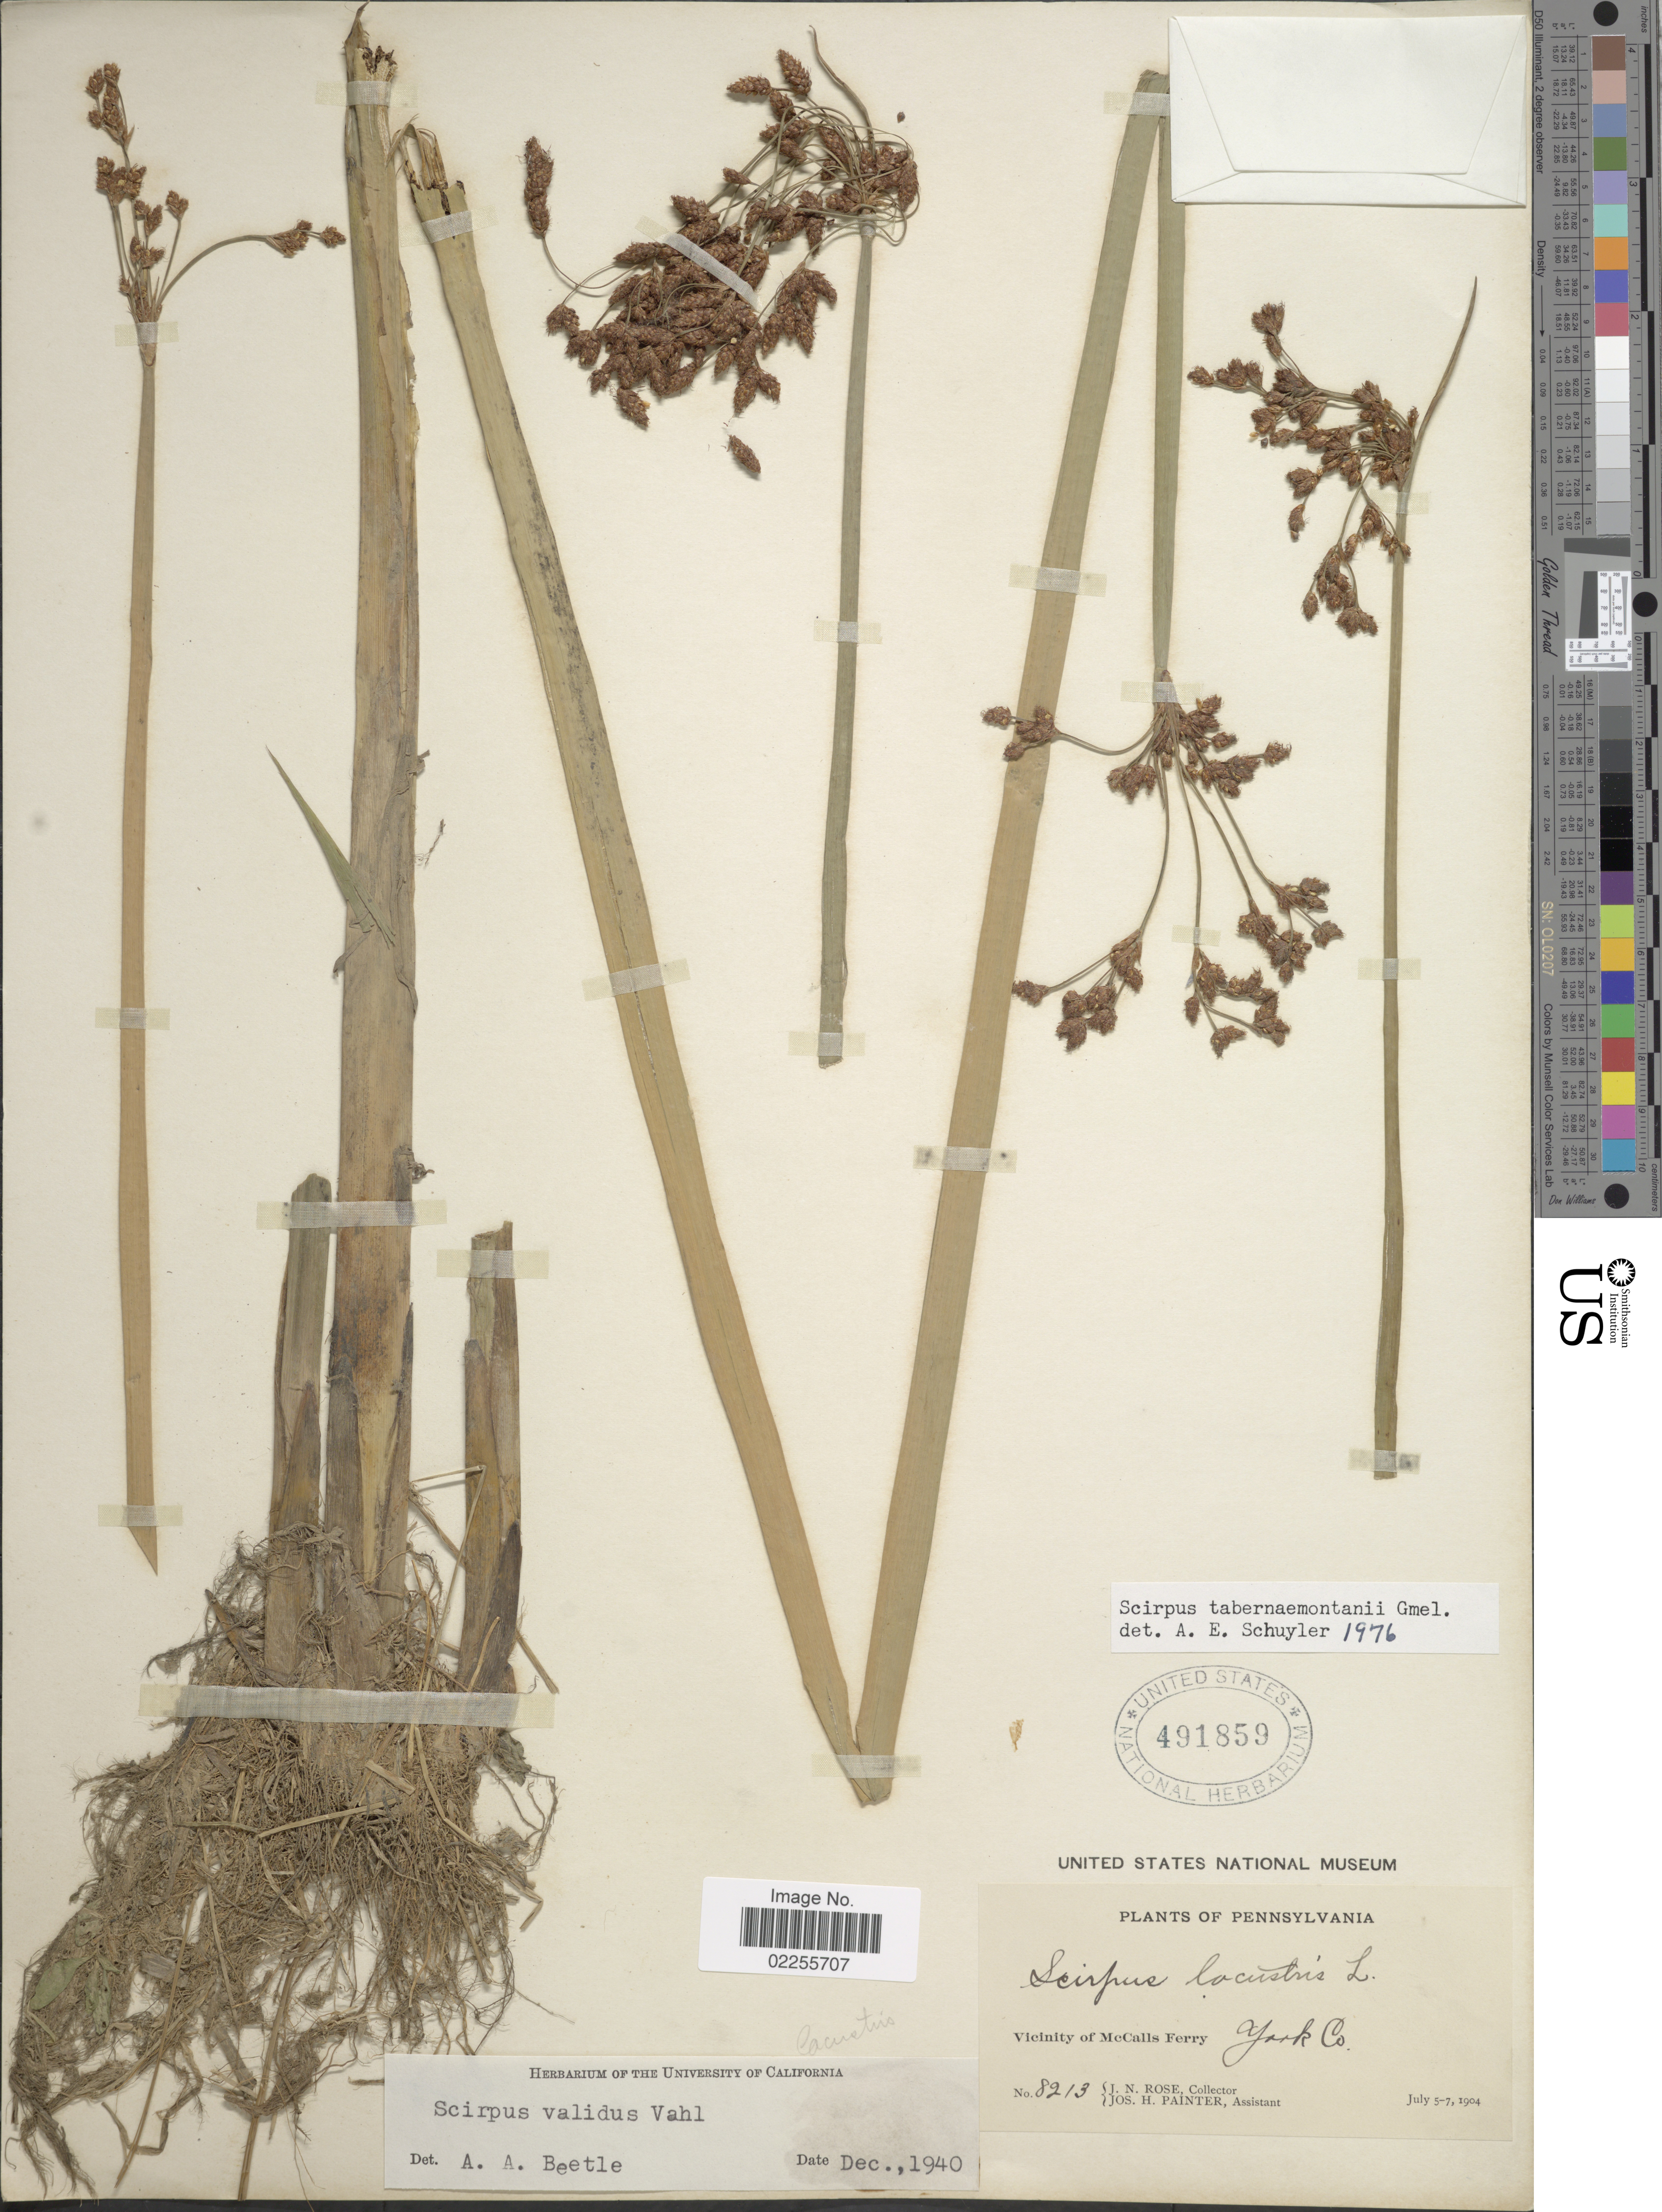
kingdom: Plantae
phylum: Tracheophyta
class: Liliopsida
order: Poales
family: Cyperaceae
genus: Schoenoplectus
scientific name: Schoenoplectus tabernaemontani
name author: (C.C. Gmel.) Palla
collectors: J. N. Rose & J. H. Painter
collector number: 8213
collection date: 1904-07-05/1904-07-07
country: United States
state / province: Pennsylvania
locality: Vicinity of McCalls Ferry, York Co.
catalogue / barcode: US 491859